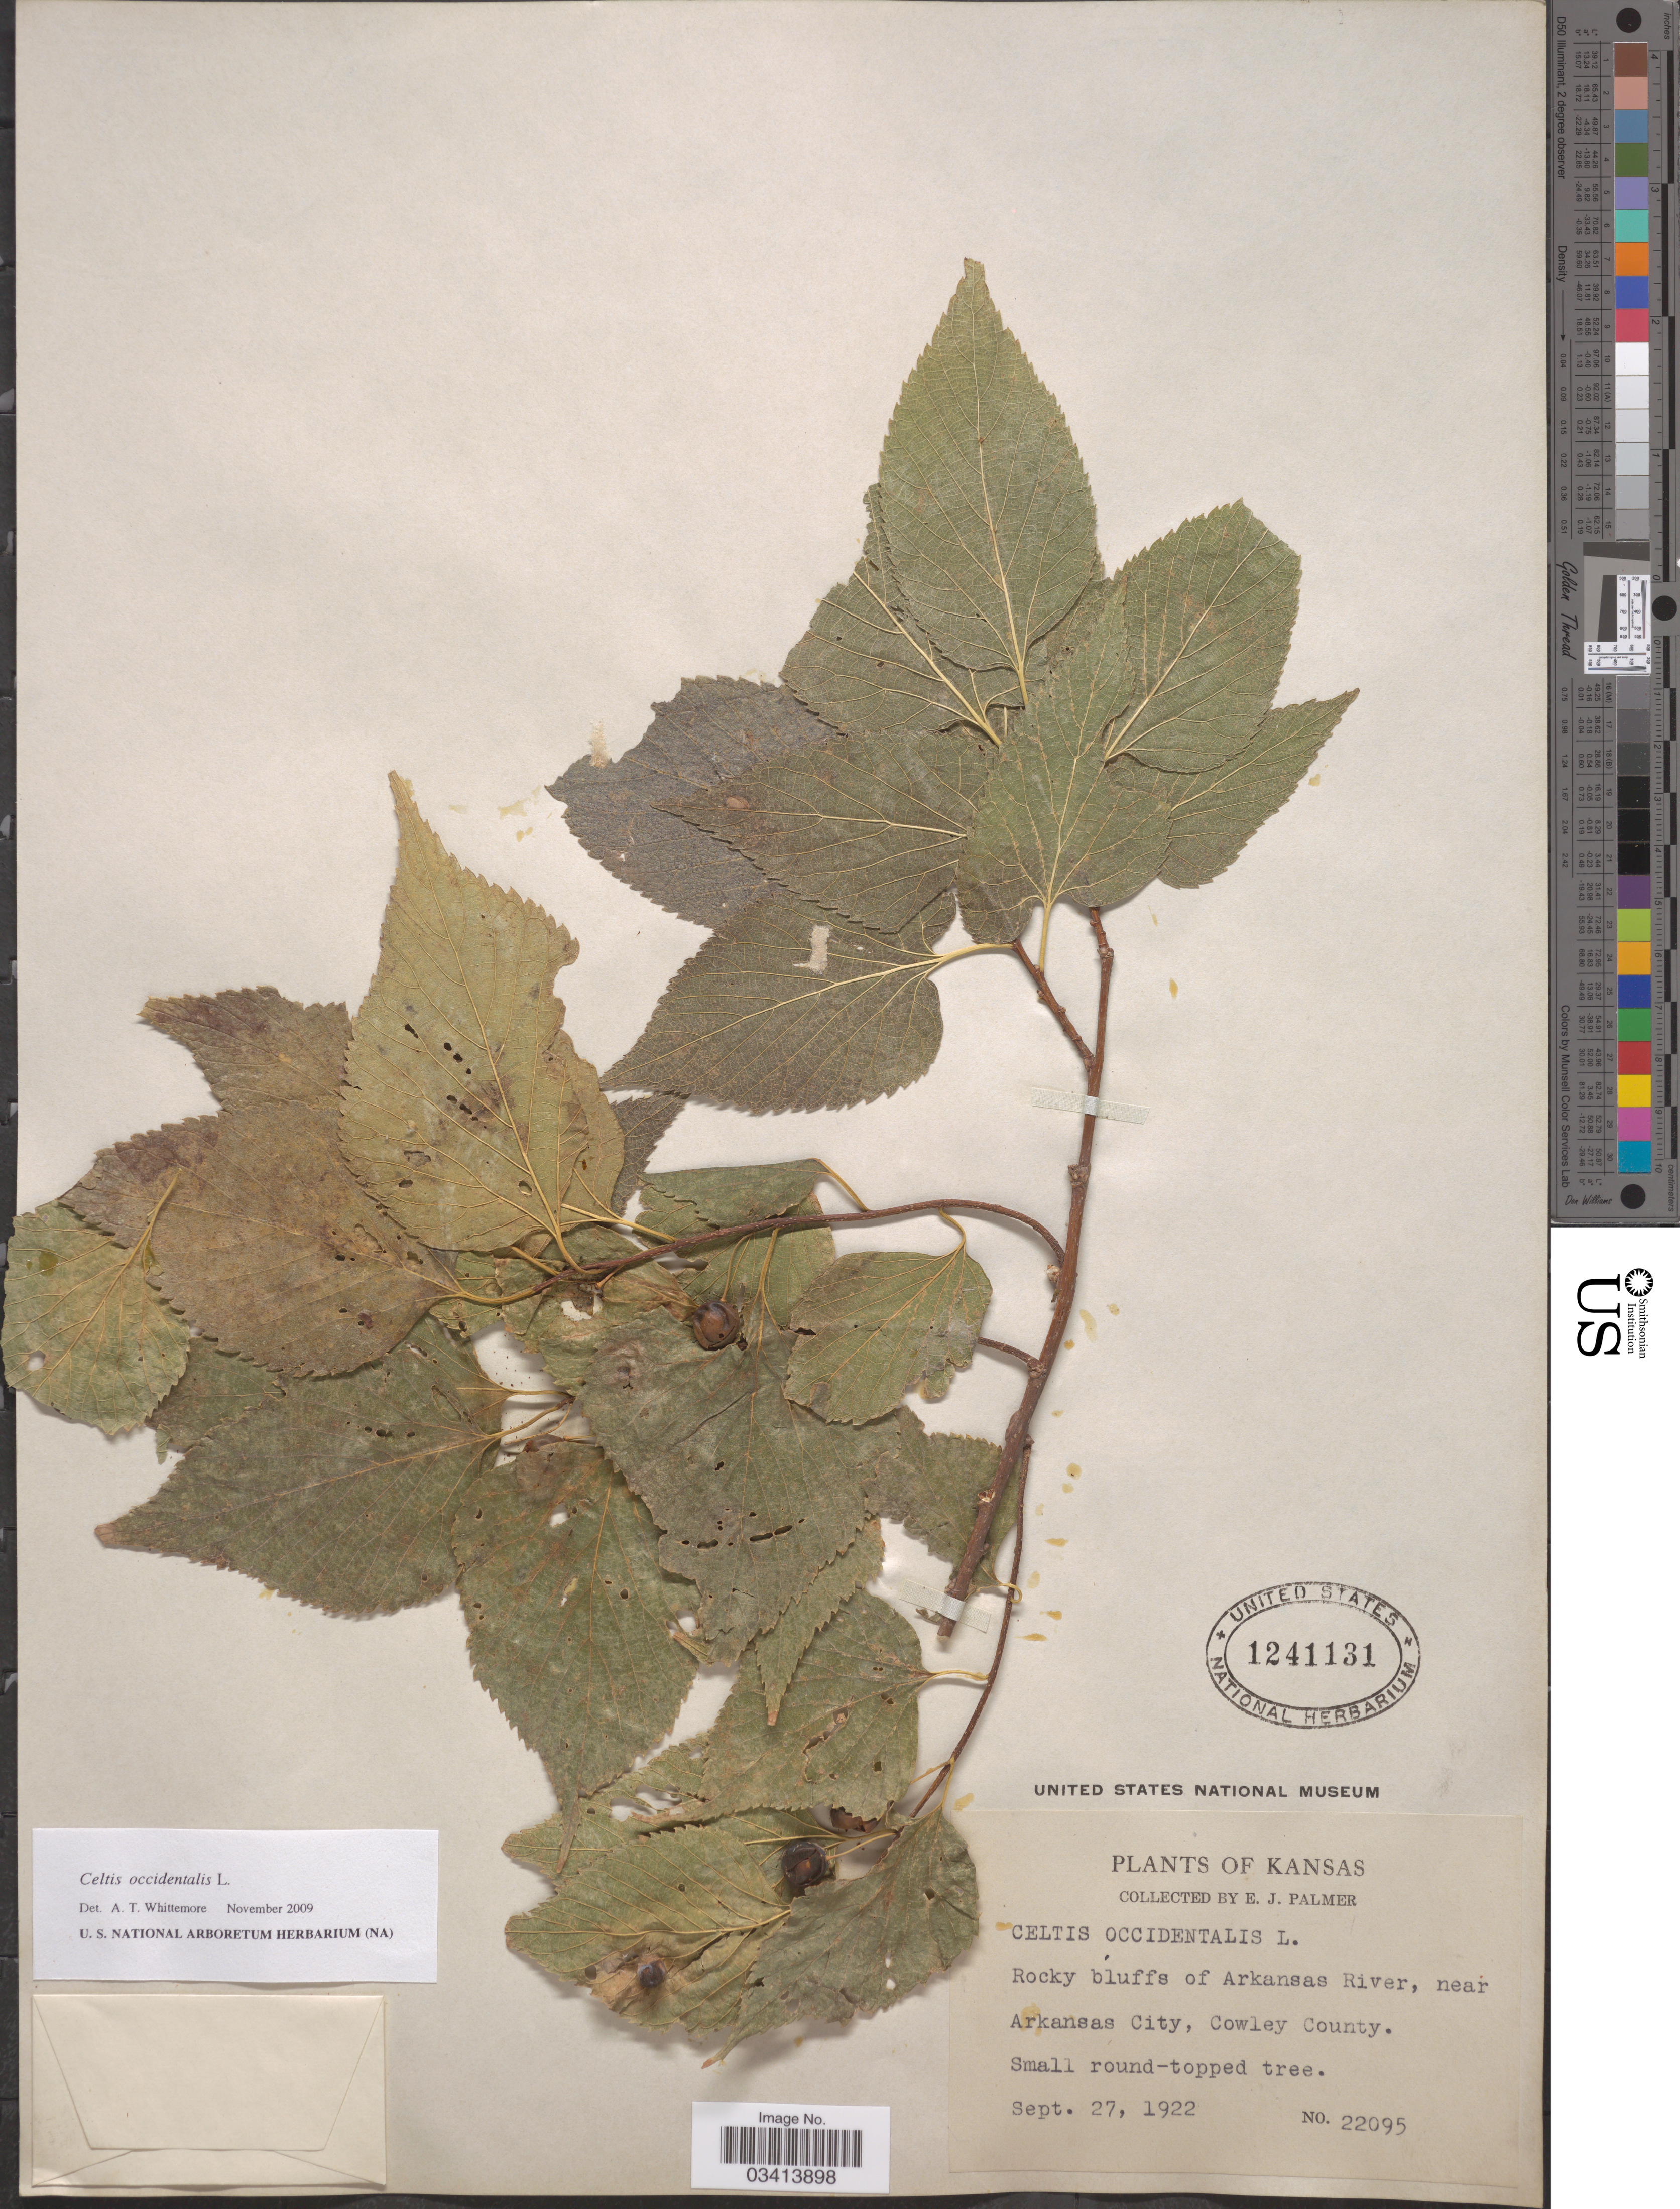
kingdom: Plantae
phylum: Tracheophyta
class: Magnoliopsida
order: Rosales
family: Cannabaceae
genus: Celtis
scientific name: Celtis occidentalis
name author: L.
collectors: E. J. Palmer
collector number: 22095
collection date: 1922-09-27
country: United States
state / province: Kansas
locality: Rocky bluffs of Arkansas River, near Arkansas City, Cowley County.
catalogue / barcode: US 1241131